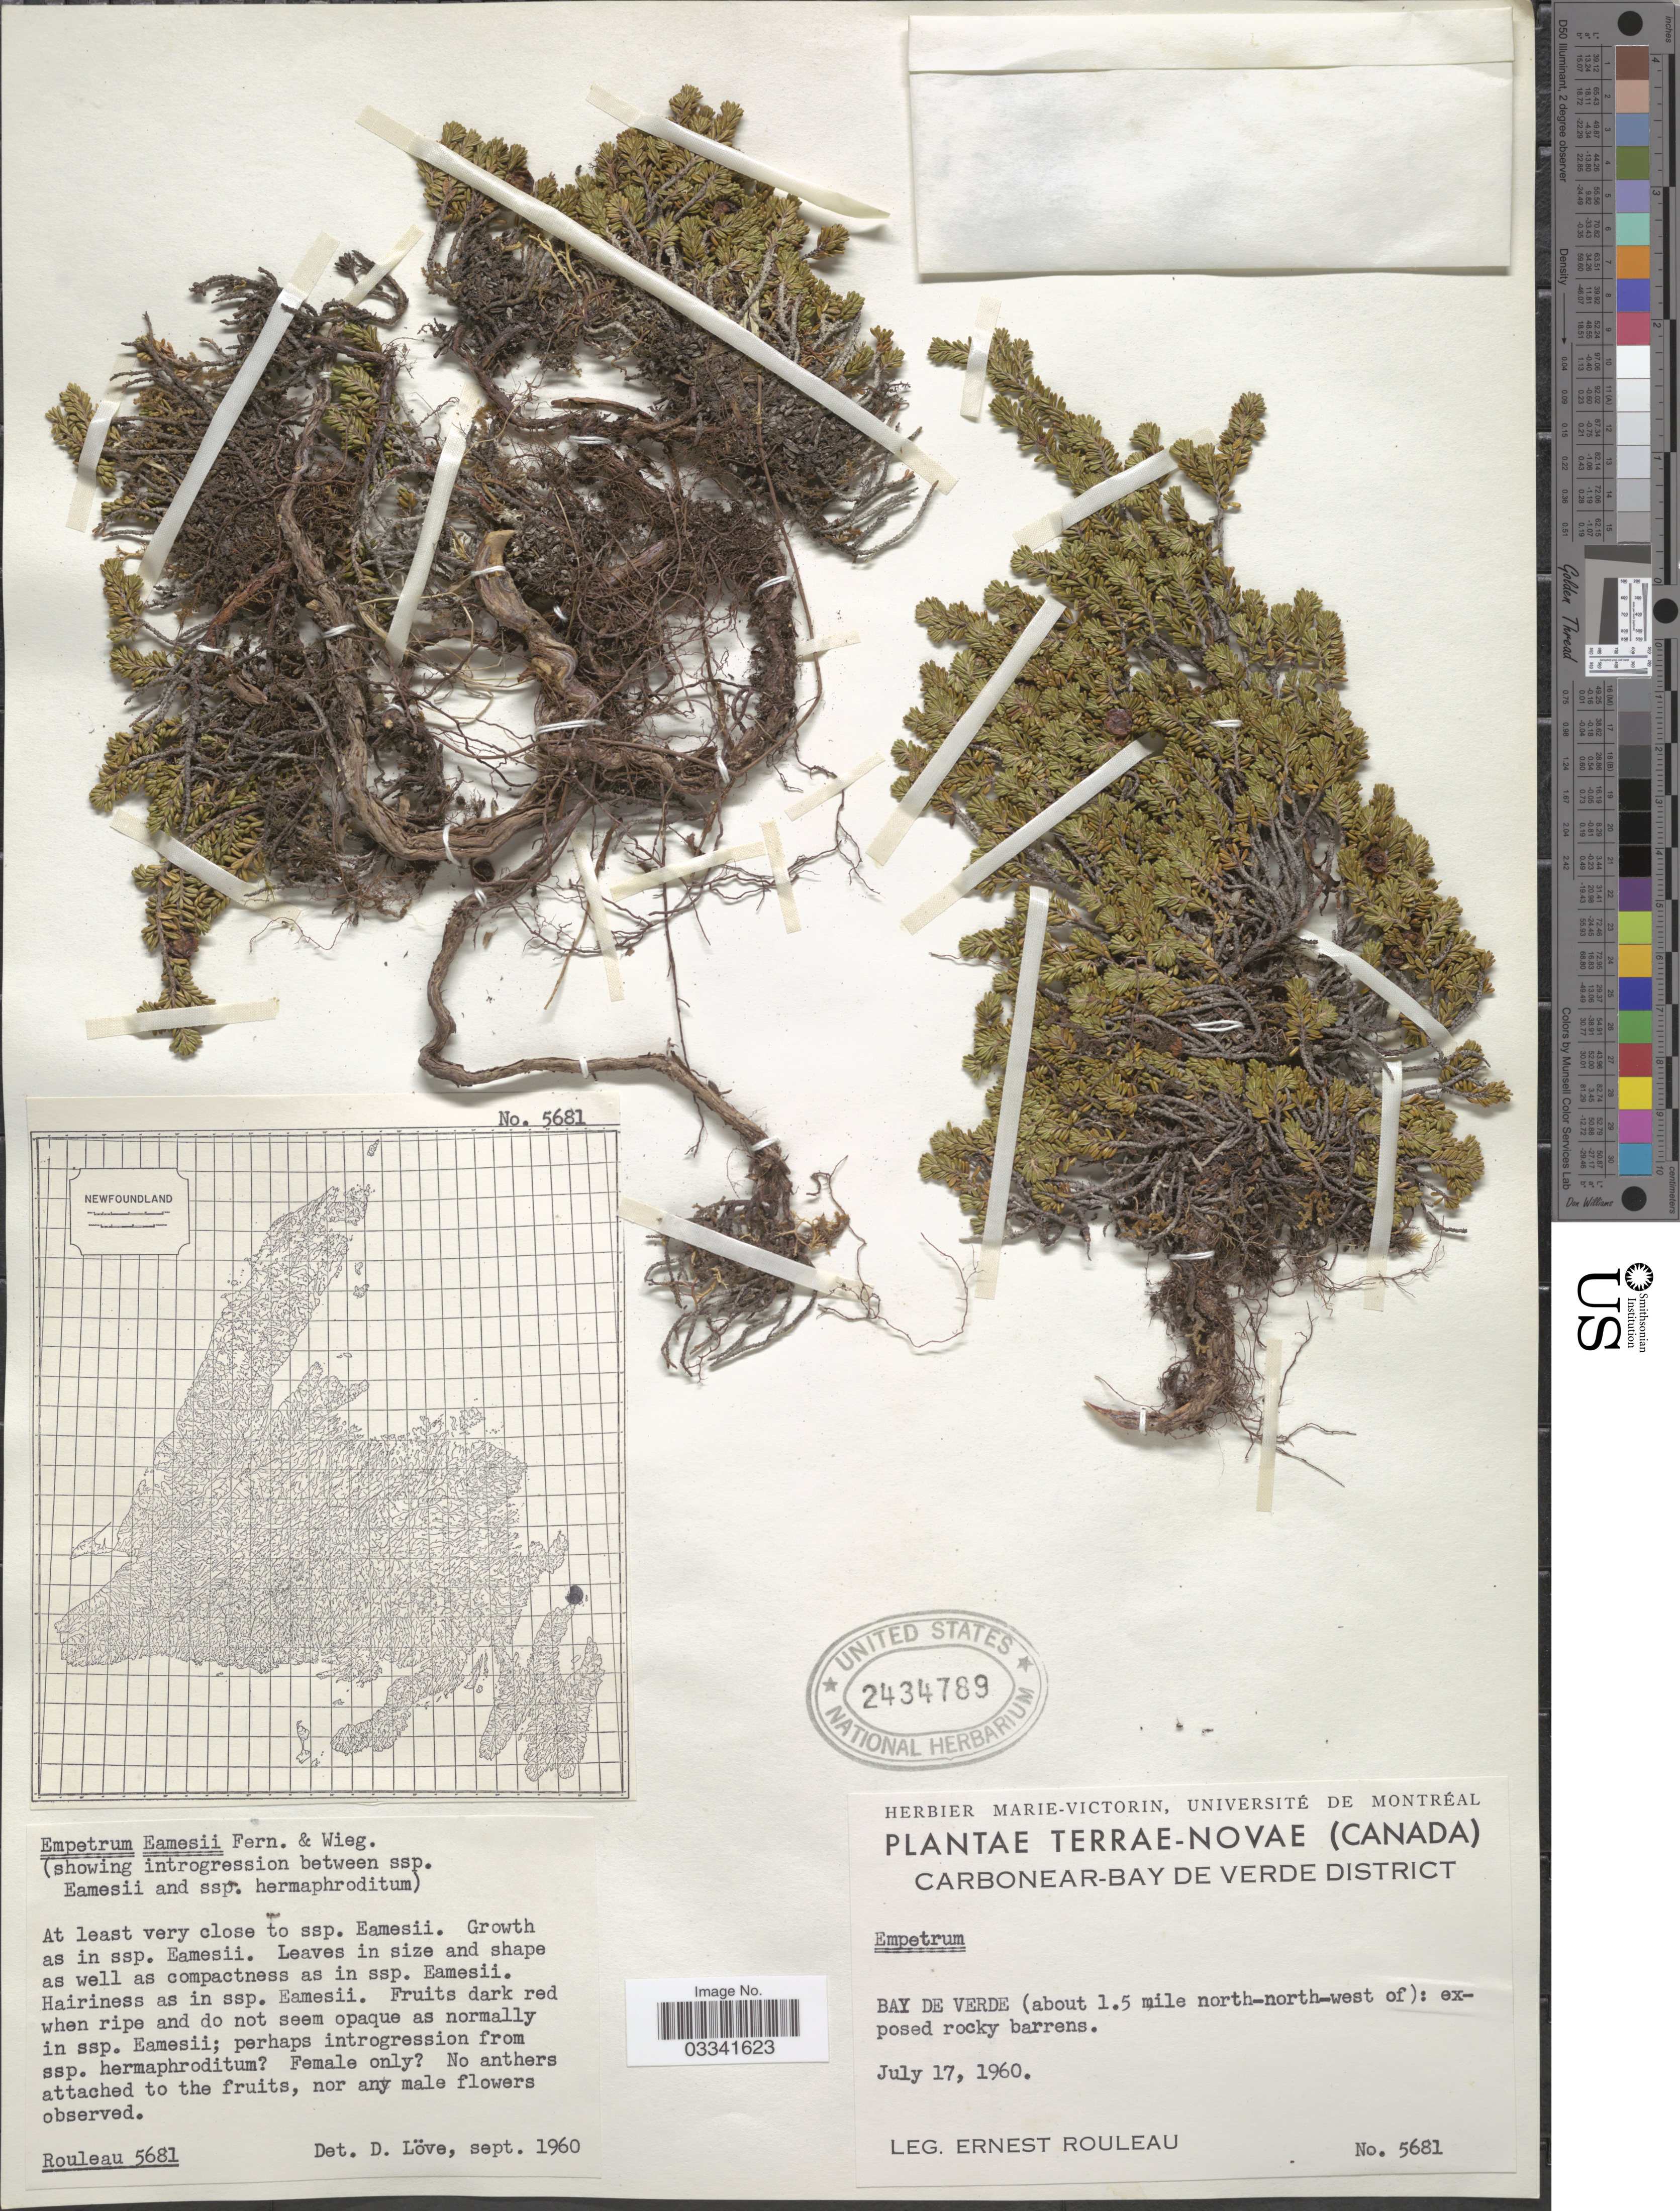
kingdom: Plantae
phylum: Tracheophyta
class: Magnoliopsida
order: Ericales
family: Ericaceae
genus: Empetrum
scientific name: Empetrum eamesii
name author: Fernald & Wiegand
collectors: J. Rouleau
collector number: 5681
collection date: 1960-07-17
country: Canada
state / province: Newfoundland and Labrador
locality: Terrae - Novae. Carbonear-Bay de Verde District. Bay de Verde (about 1.5 mile north-north-west of).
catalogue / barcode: US 2434789